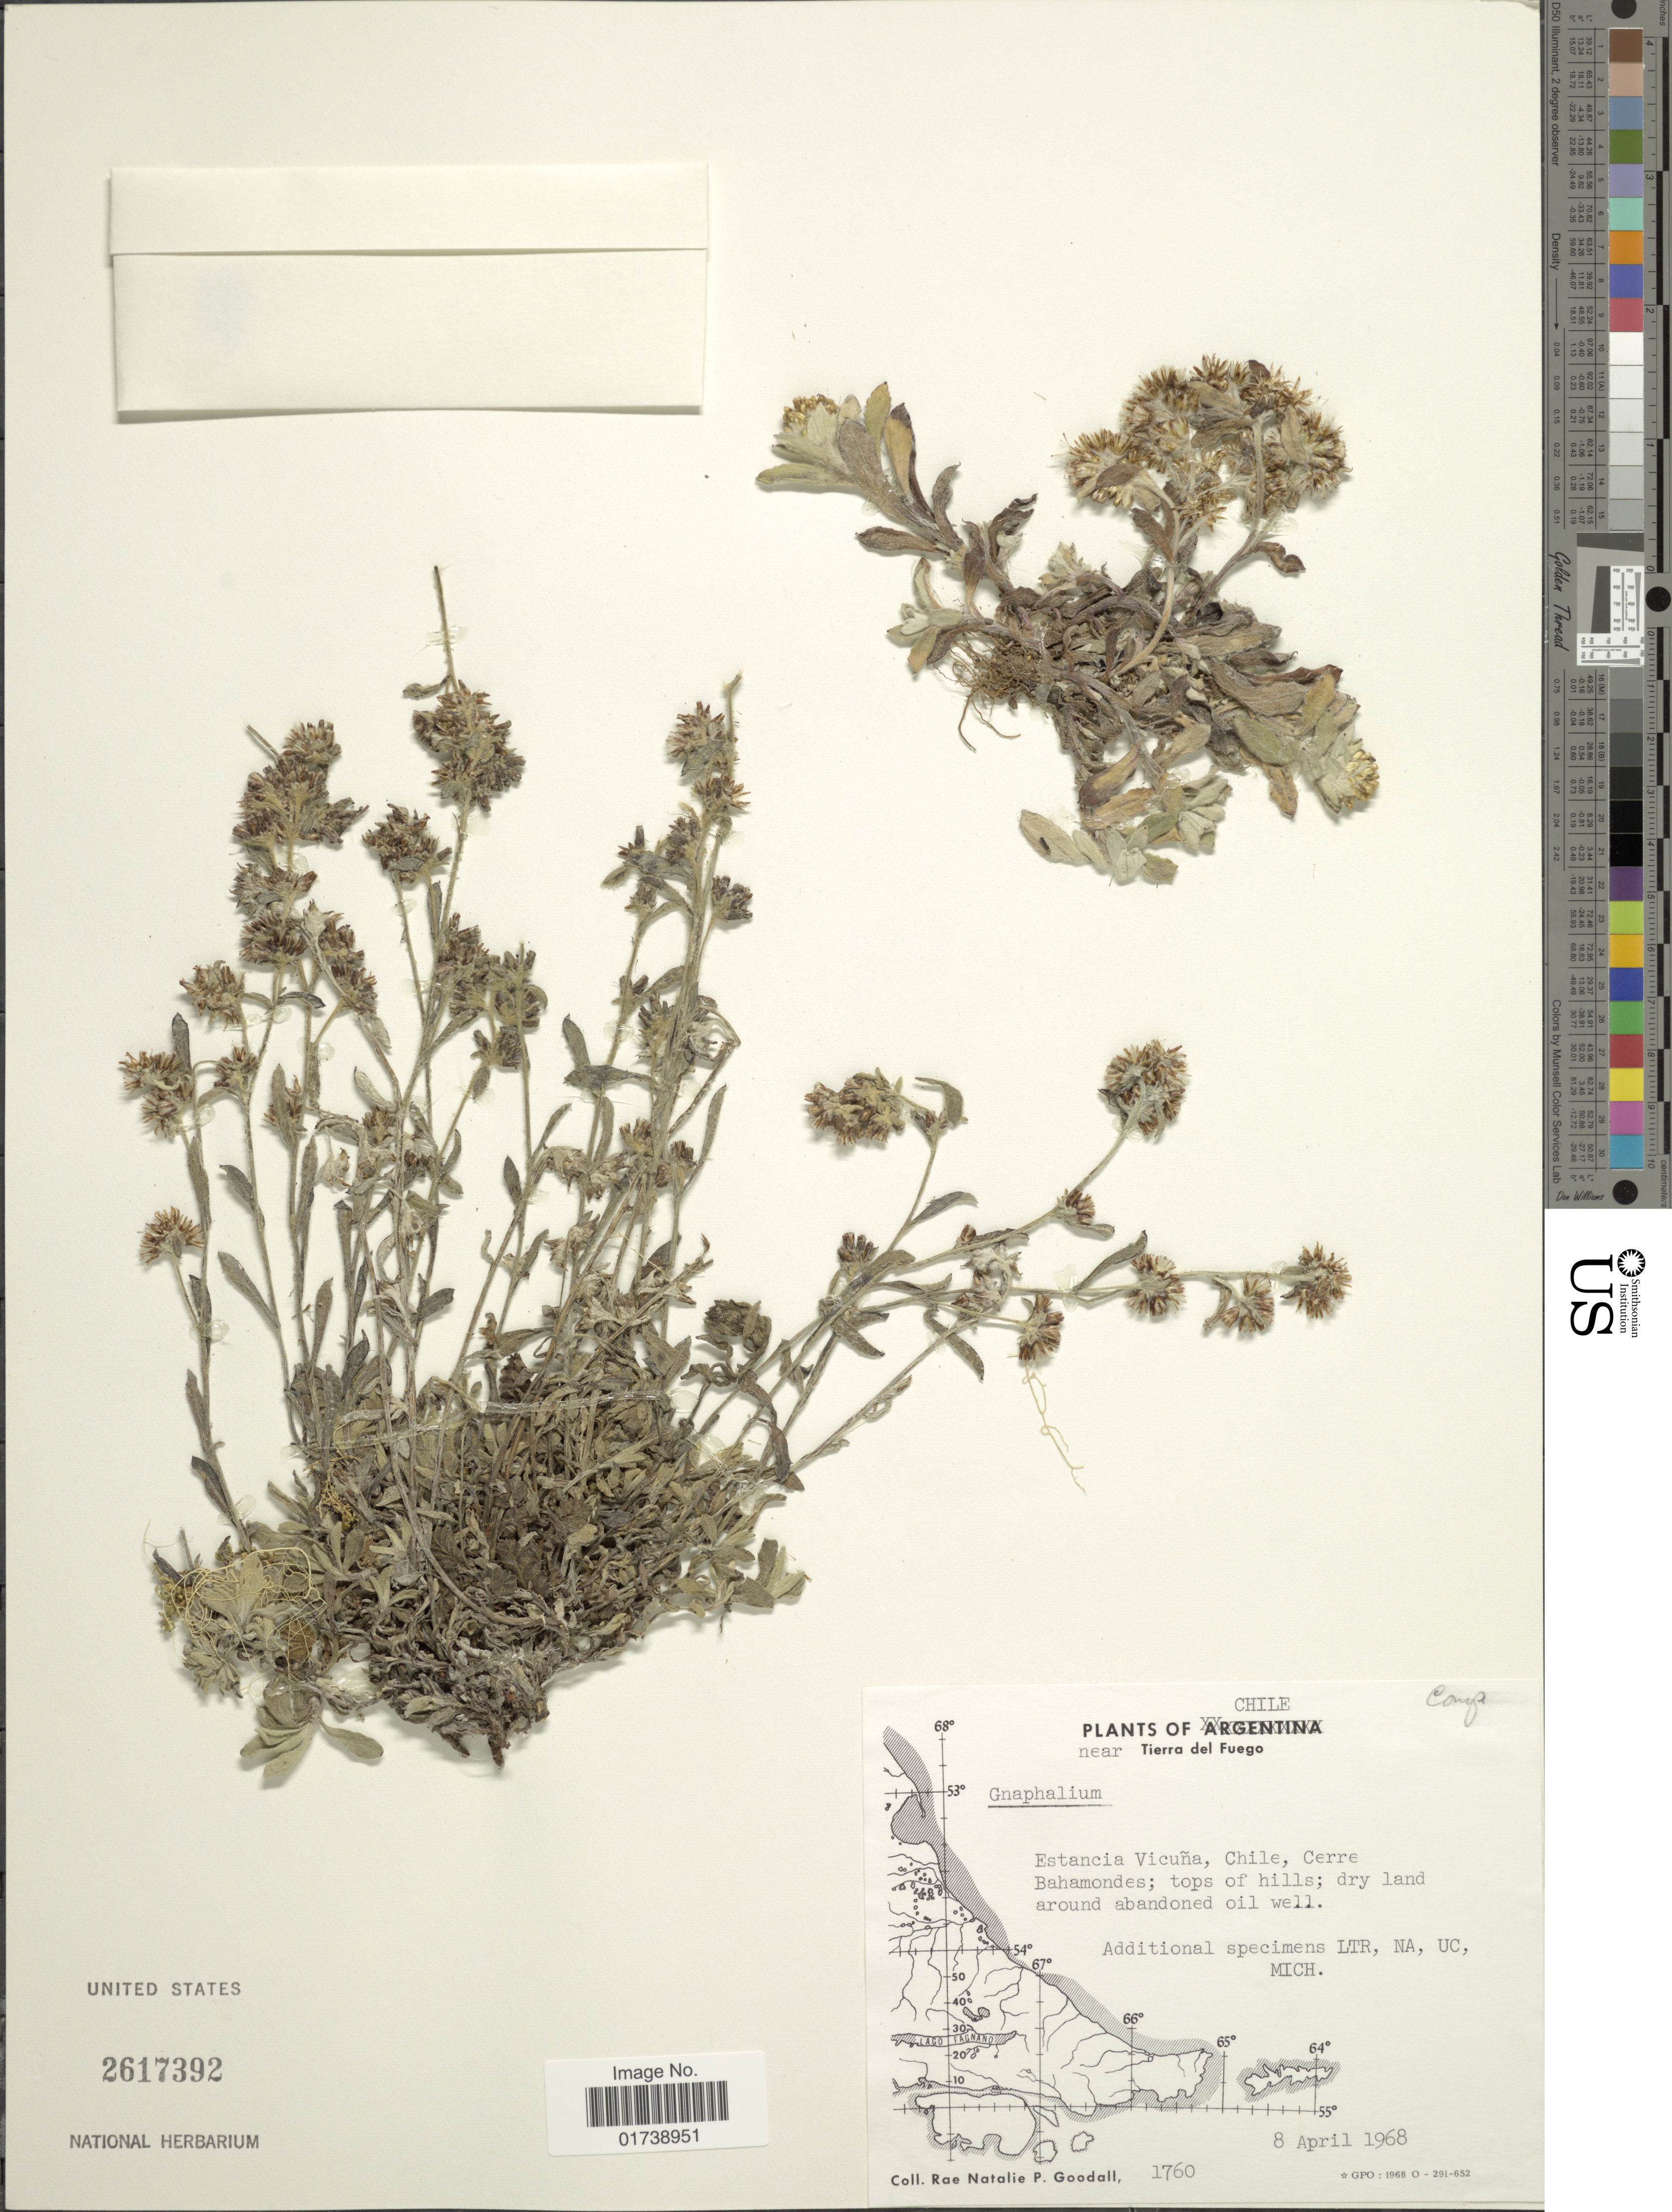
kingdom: Plantae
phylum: Tracheophyta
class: Magnoliopsida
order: Asterales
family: Asteraceae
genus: Gamochaeta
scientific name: Gamochaeta sp.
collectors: R. Goodall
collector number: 1760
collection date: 1968-04-08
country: Chile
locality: Estancia Vicuna, Chile, Cerre Bahamondes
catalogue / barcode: US 2617392